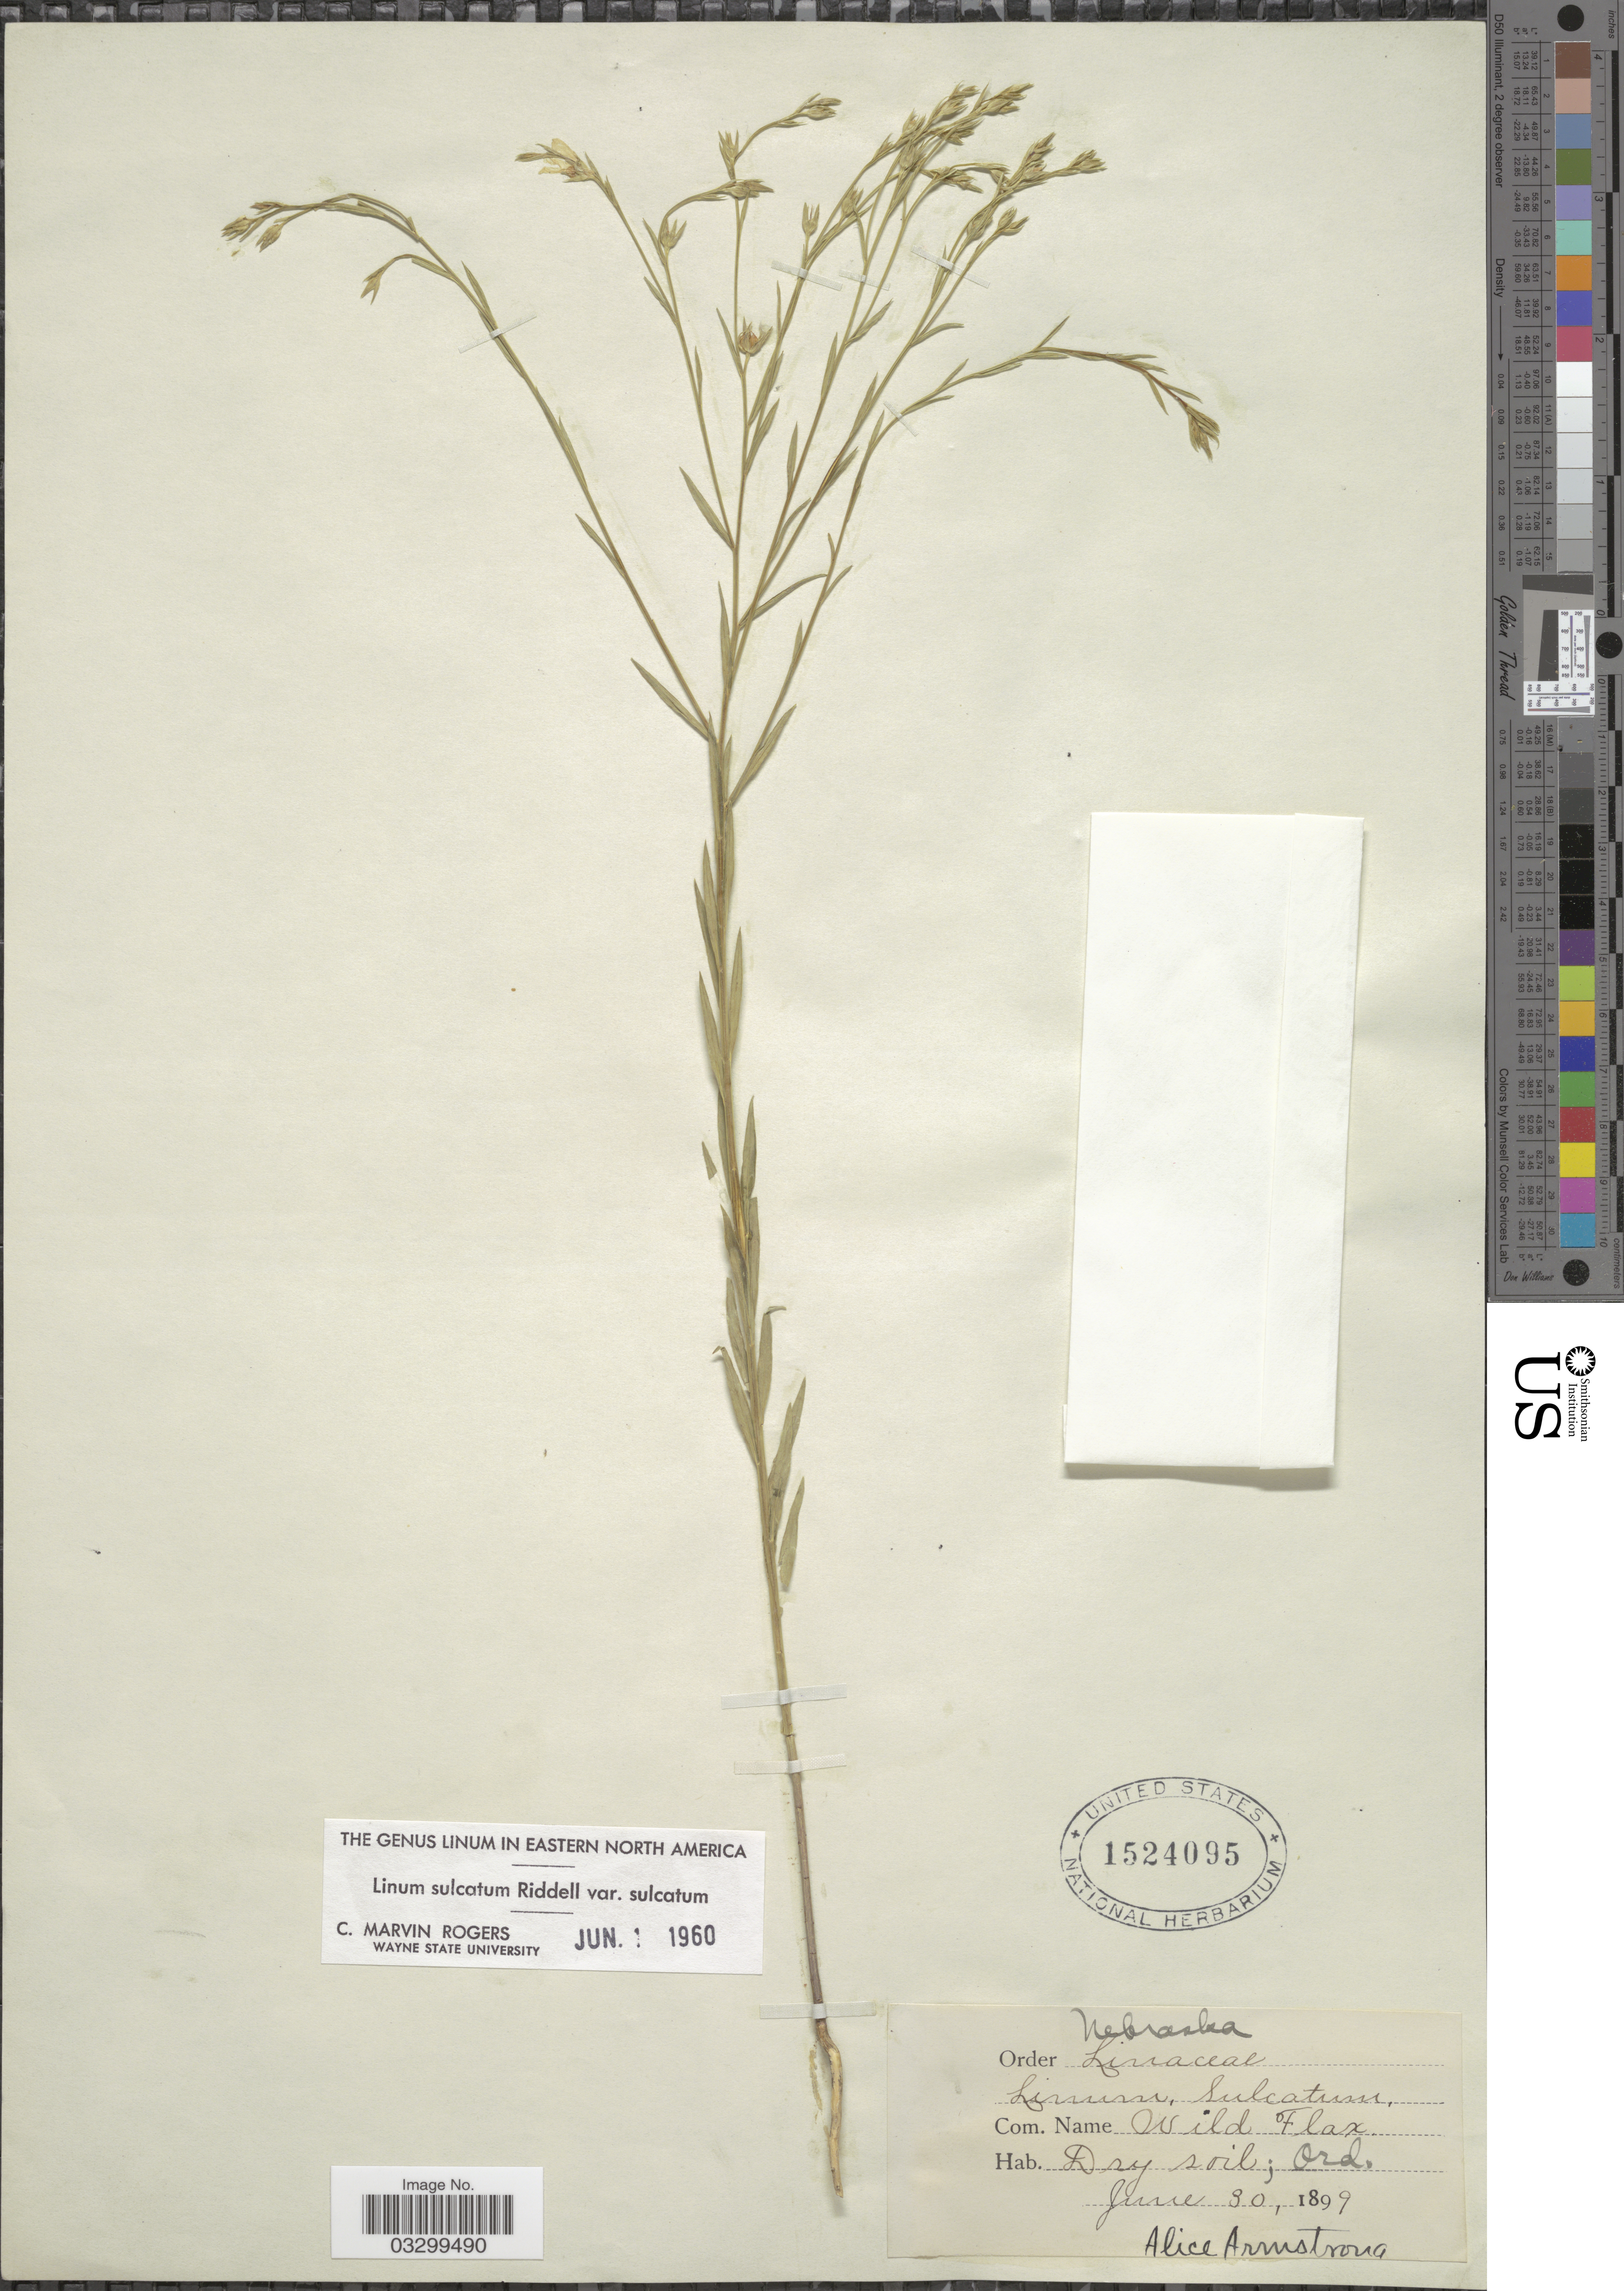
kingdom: Plantae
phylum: Tracheophyta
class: Magnoliopsida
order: Malpighiales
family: Linaceae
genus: Linum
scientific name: Linum sulcatum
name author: Riddell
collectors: A. Armstrong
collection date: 1899-06-30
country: United States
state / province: Nebraska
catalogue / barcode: US 1524095